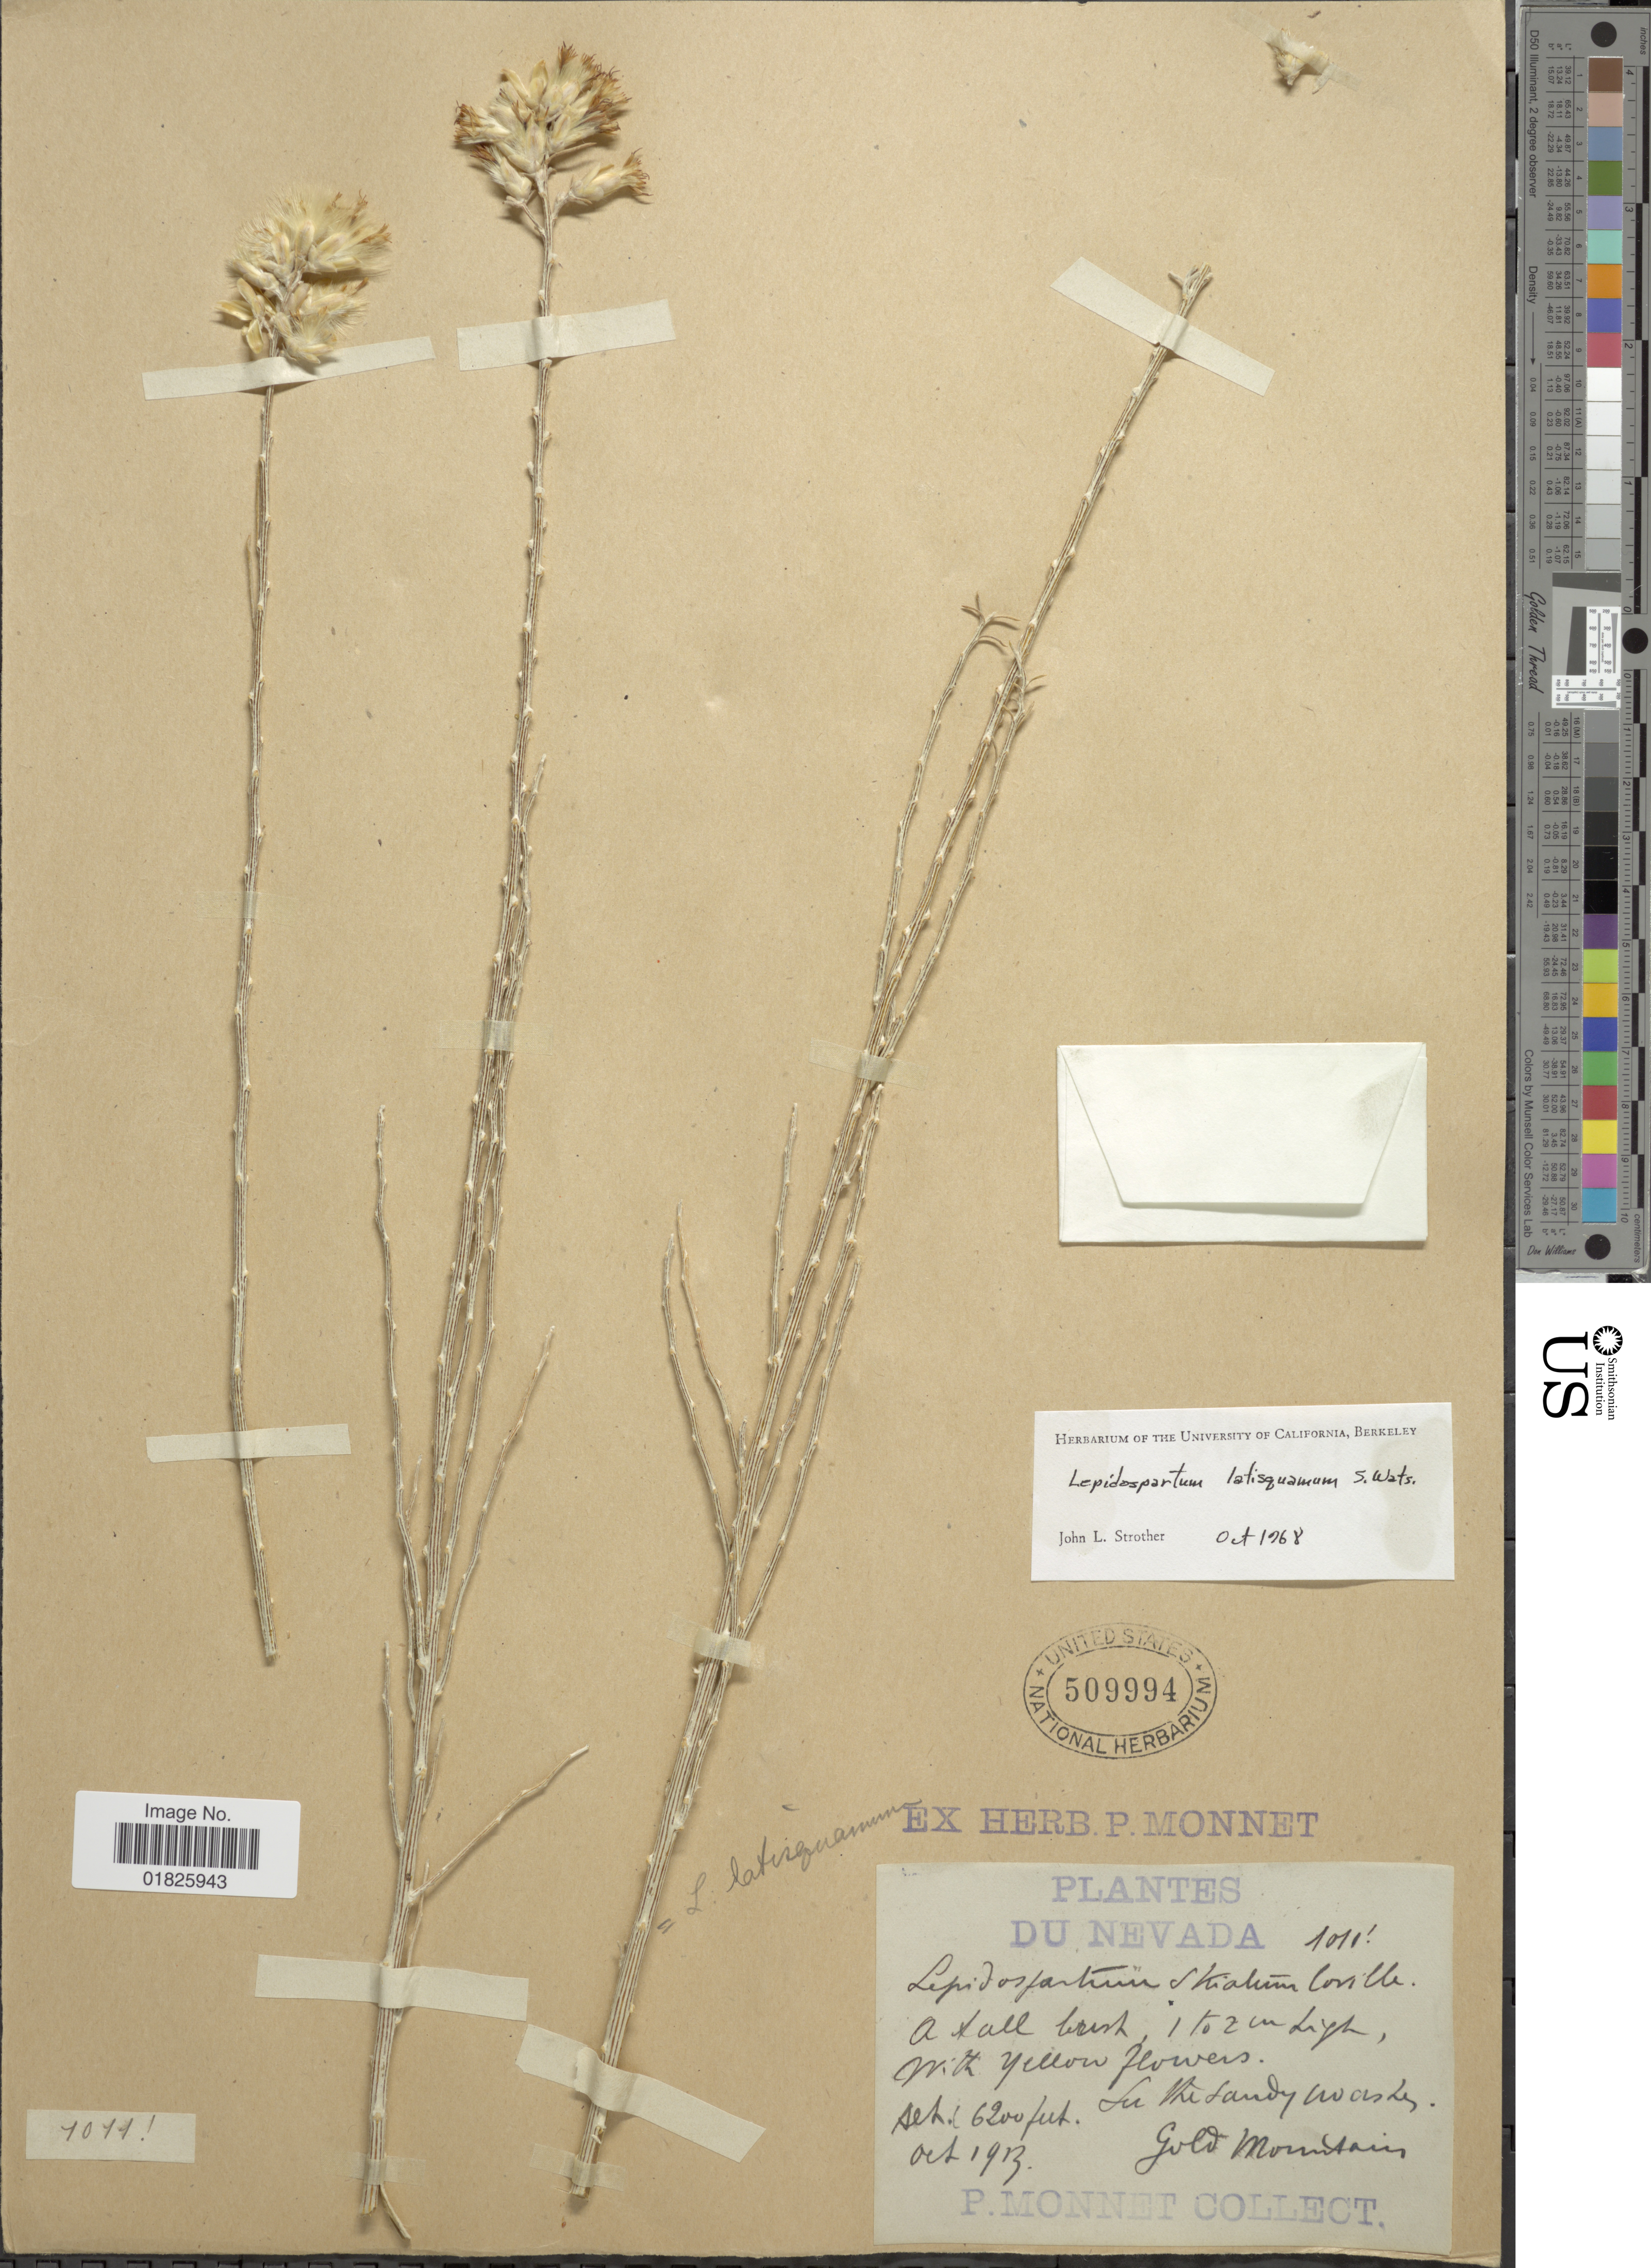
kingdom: Plantae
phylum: Tracheophyta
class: Magnoliopsida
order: Asterales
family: Asteraceae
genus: Lepidospartum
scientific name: Lepidospartum latisquamum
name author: S. Watson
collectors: P. Monnet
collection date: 1913-10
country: United States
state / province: Nevada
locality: Gold Mountains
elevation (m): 1890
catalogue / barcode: US 509994